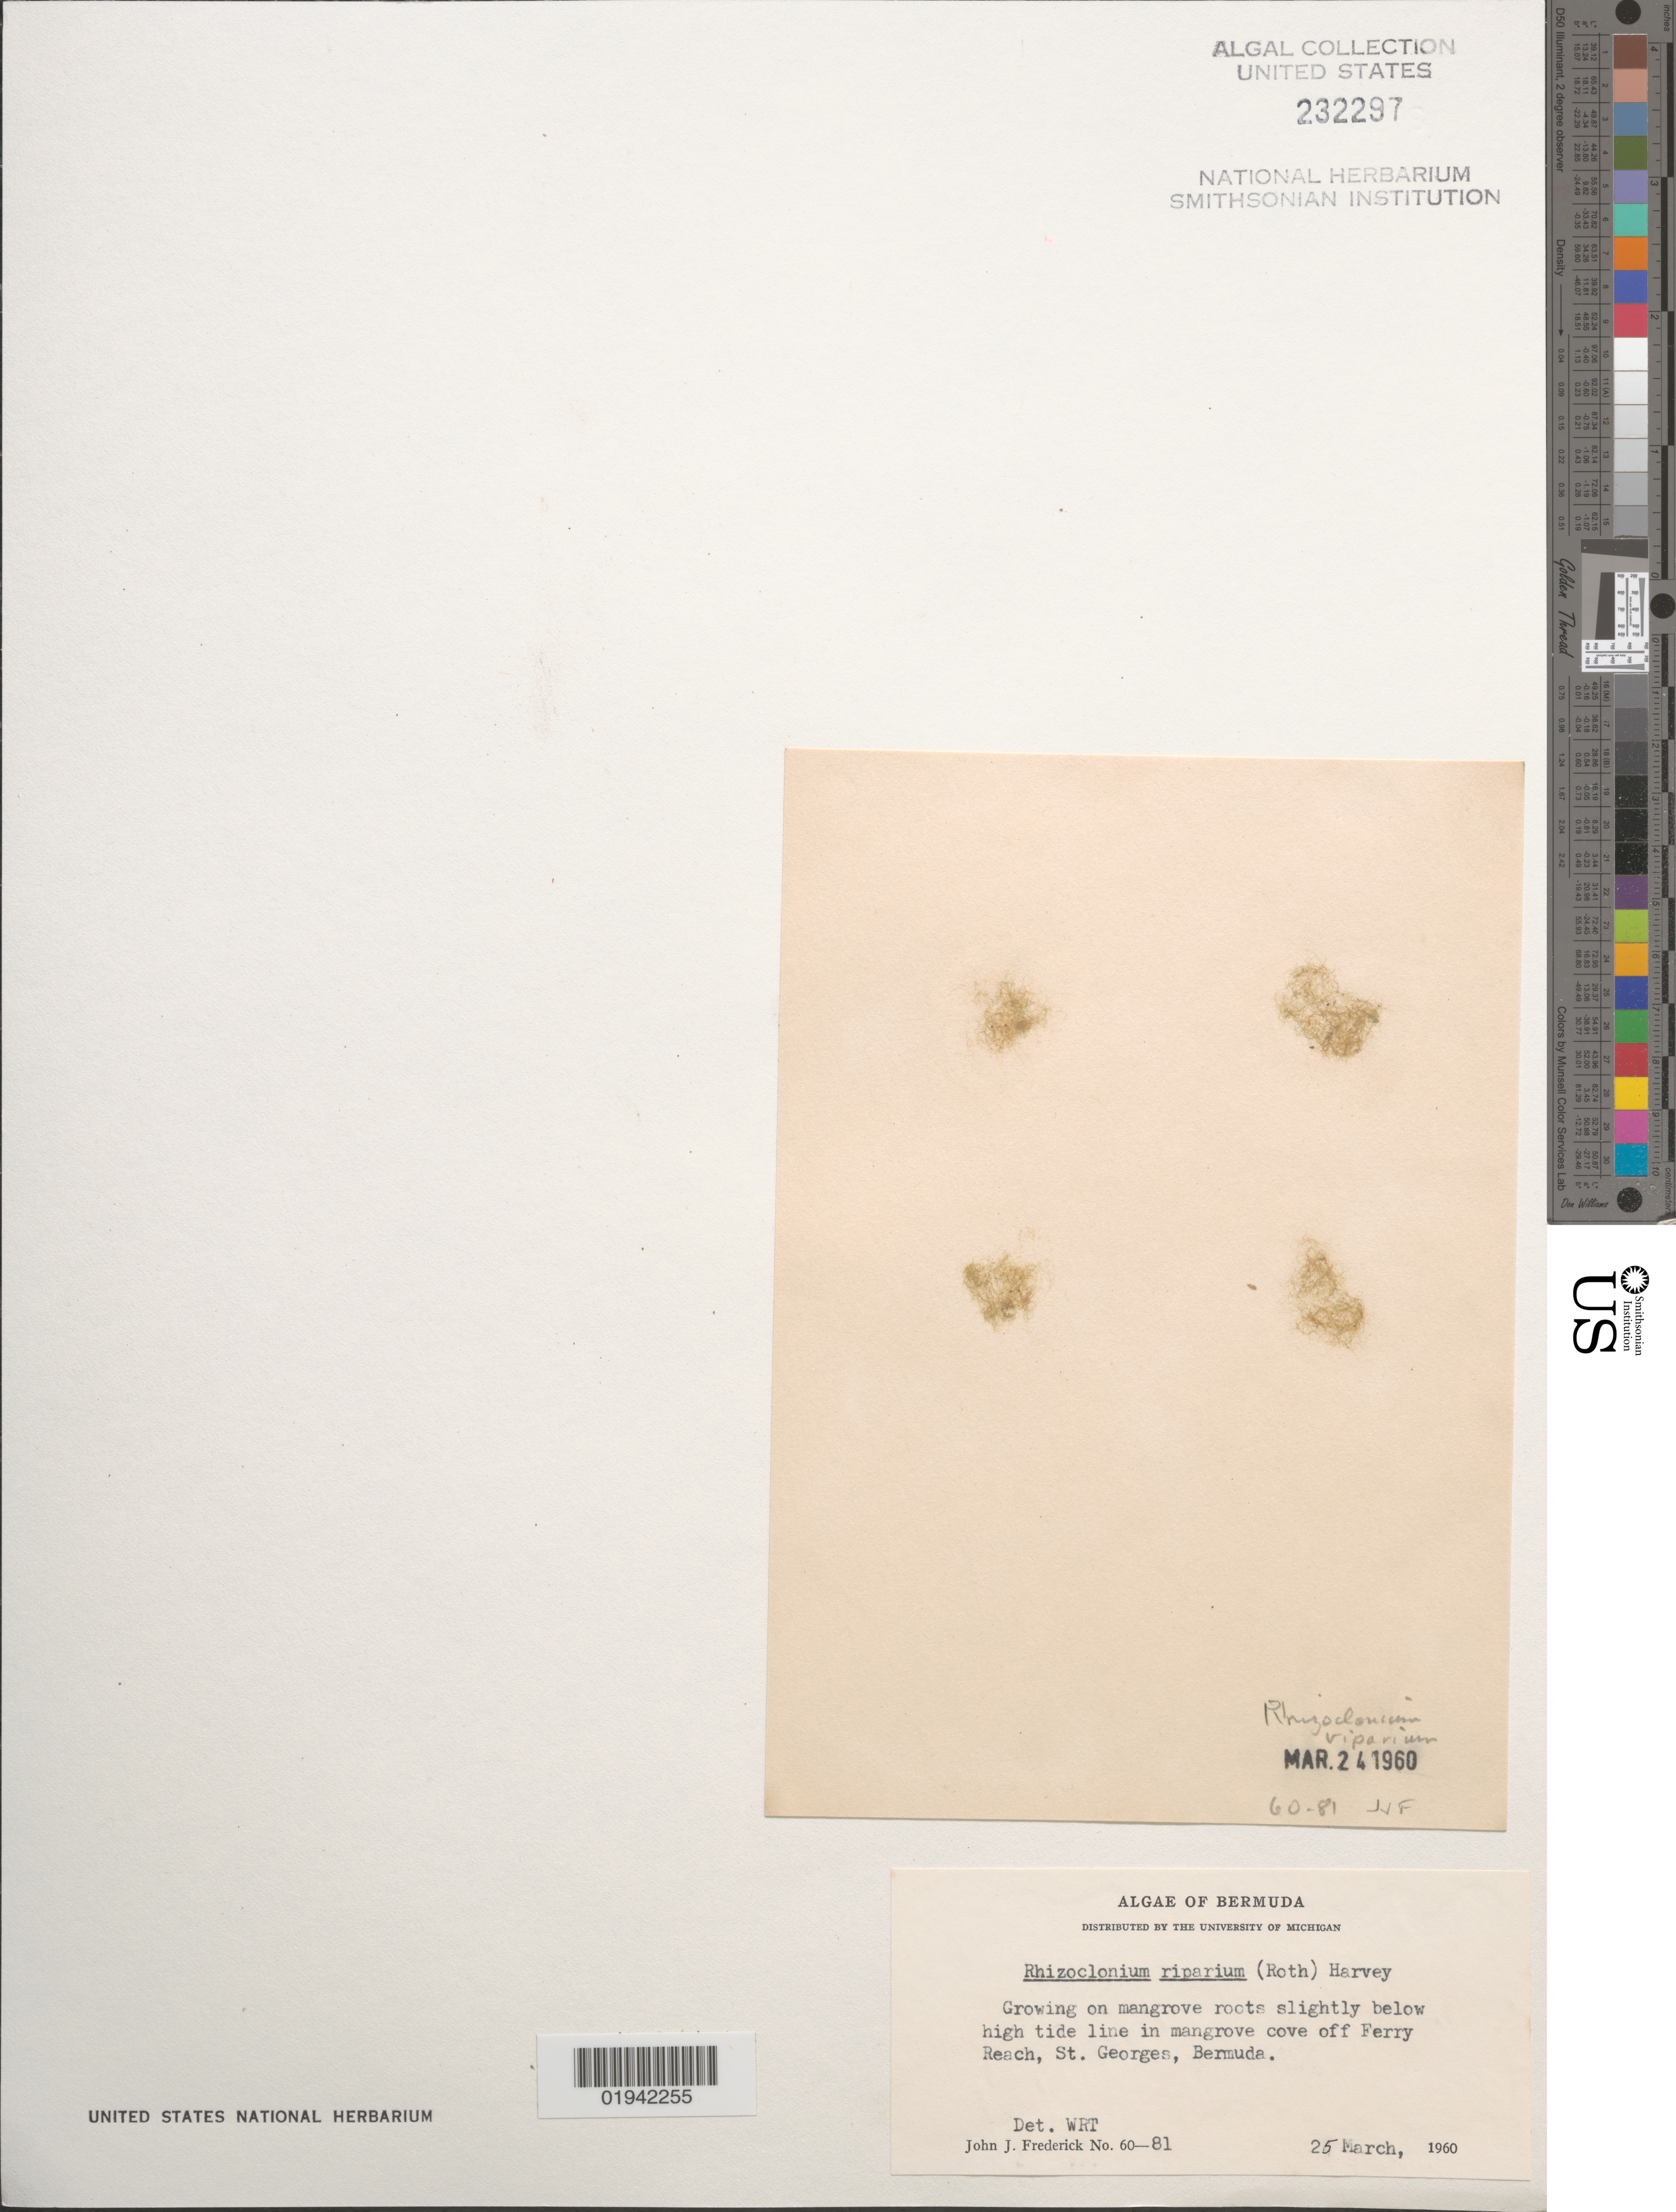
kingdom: Plantae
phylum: Chlorophyta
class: Ulvophyceae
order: Cladophorales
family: Cladophoraceae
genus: Rhizoclonium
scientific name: Rhizoclonium riparium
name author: (Roth) Harv.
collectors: J. Frederick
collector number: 60-81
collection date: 1960-03-25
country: Bermuda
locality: Growing on mangrove roots slightly below high tide line in mangrove cove off Ferry Reach, St. Georges.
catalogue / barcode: US 232297